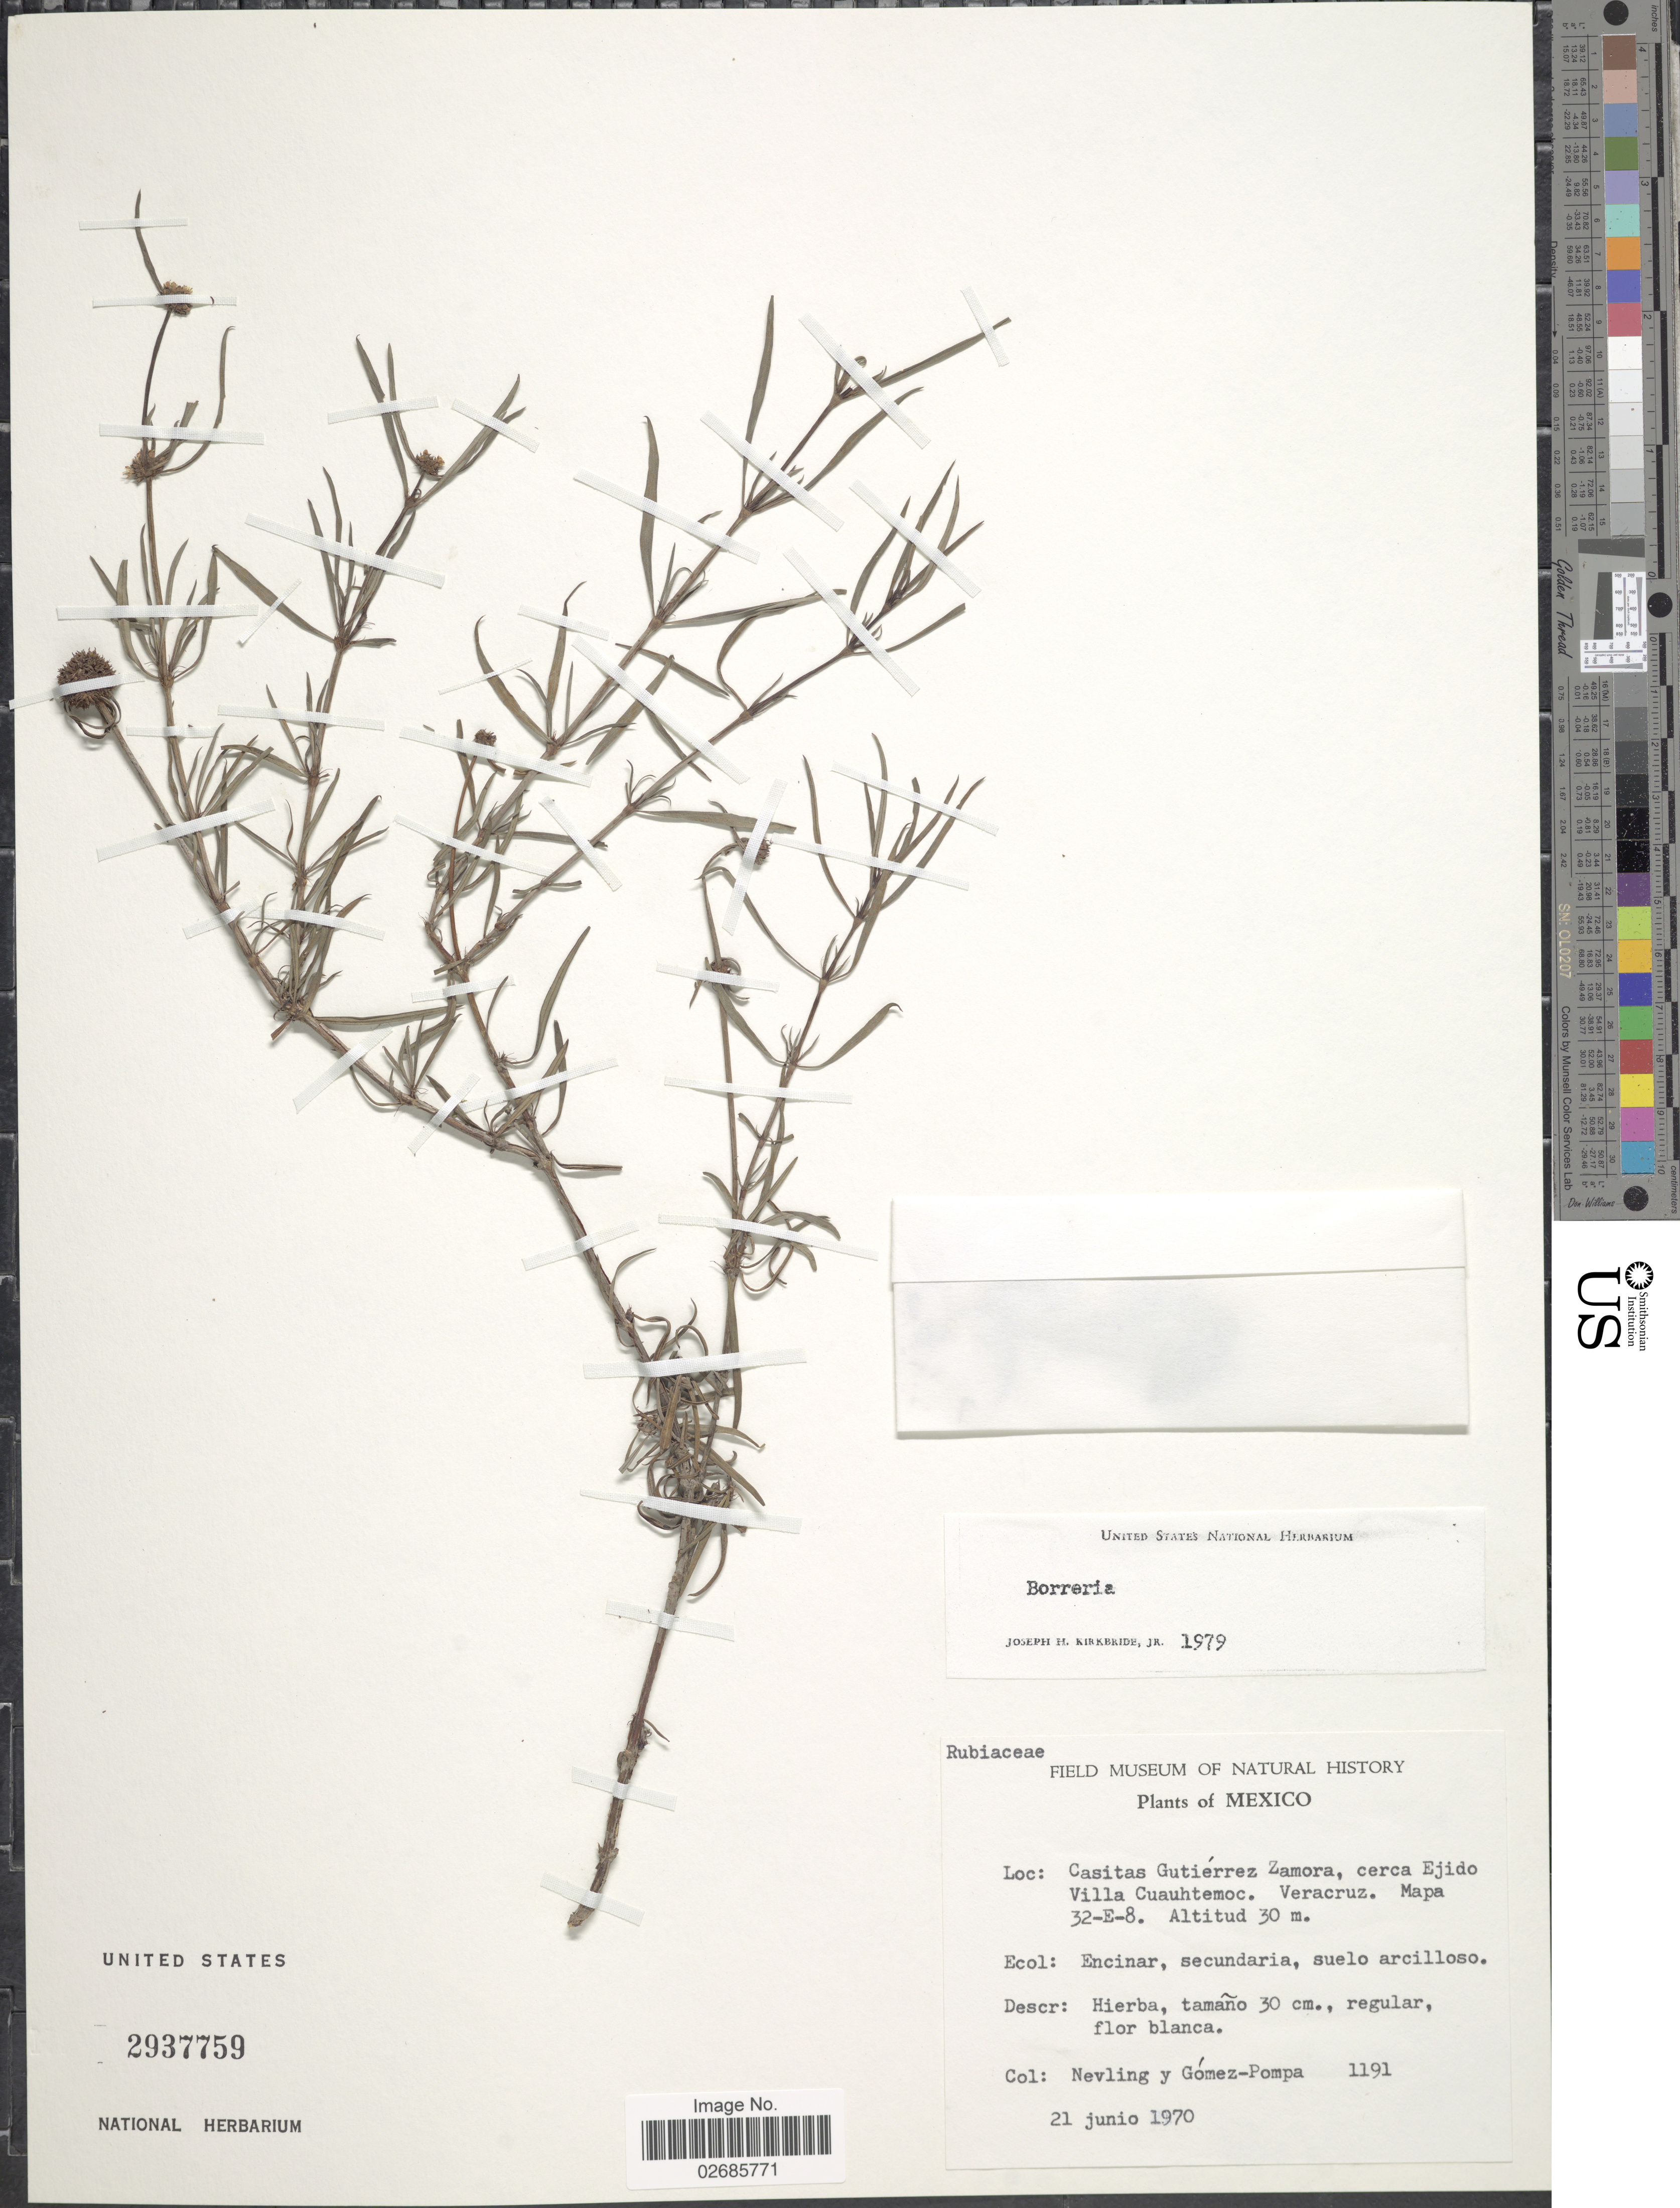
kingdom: Plantae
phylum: Tracheophyta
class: Magnoliopsida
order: Gentianales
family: Rubiaceae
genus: Borreria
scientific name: Borreria sp.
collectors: Nevling & Gomez-Pompa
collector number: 1191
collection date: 1970-06-21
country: Mexico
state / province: Veracruz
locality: Casitas Gutiérrez Zamora, cerca Ejido Villa Cauhtemoc. Veracruz. Mapa 32-E-8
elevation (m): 30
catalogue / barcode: US 2937759